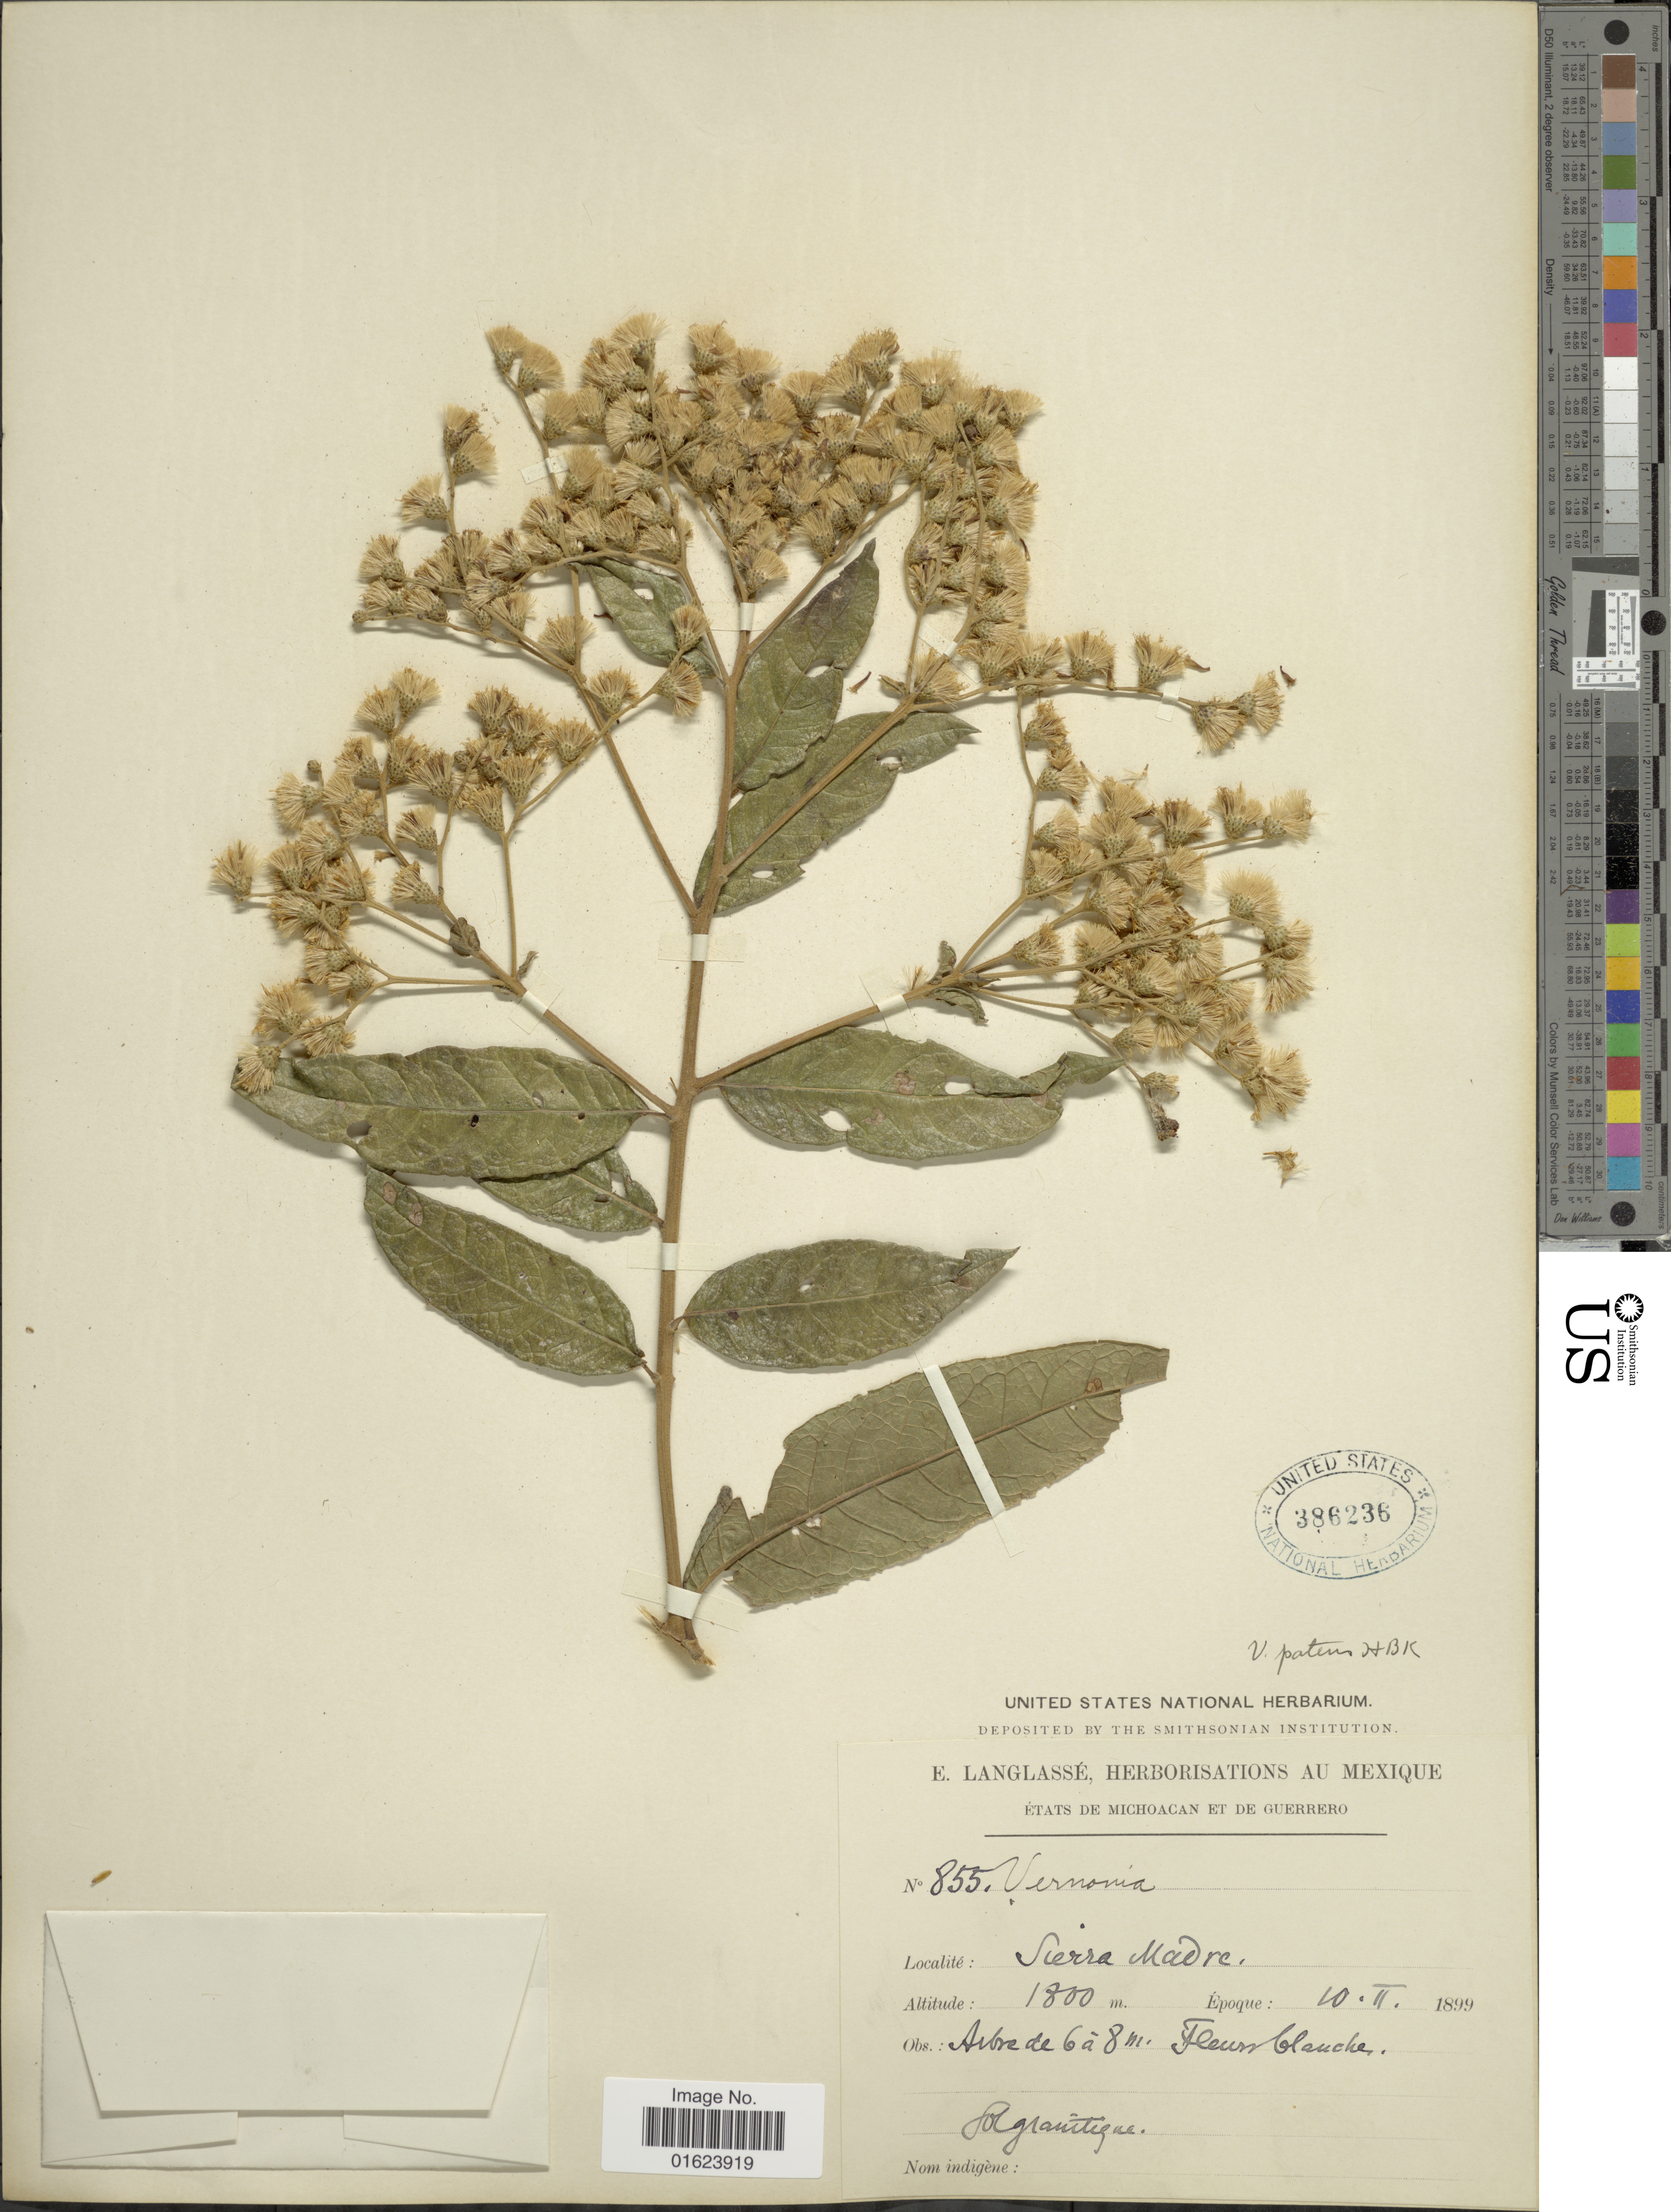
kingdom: Plantae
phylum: Tracheophyta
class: Magnoliopsida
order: Asterales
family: Asteraceae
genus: Vernonanthura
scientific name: Vernonanthura patens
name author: (Kunth) H. Rob.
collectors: E. Langlassé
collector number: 855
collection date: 1899-02-10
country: Mexico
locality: Sierra Madre.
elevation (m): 1800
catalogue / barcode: US 386236